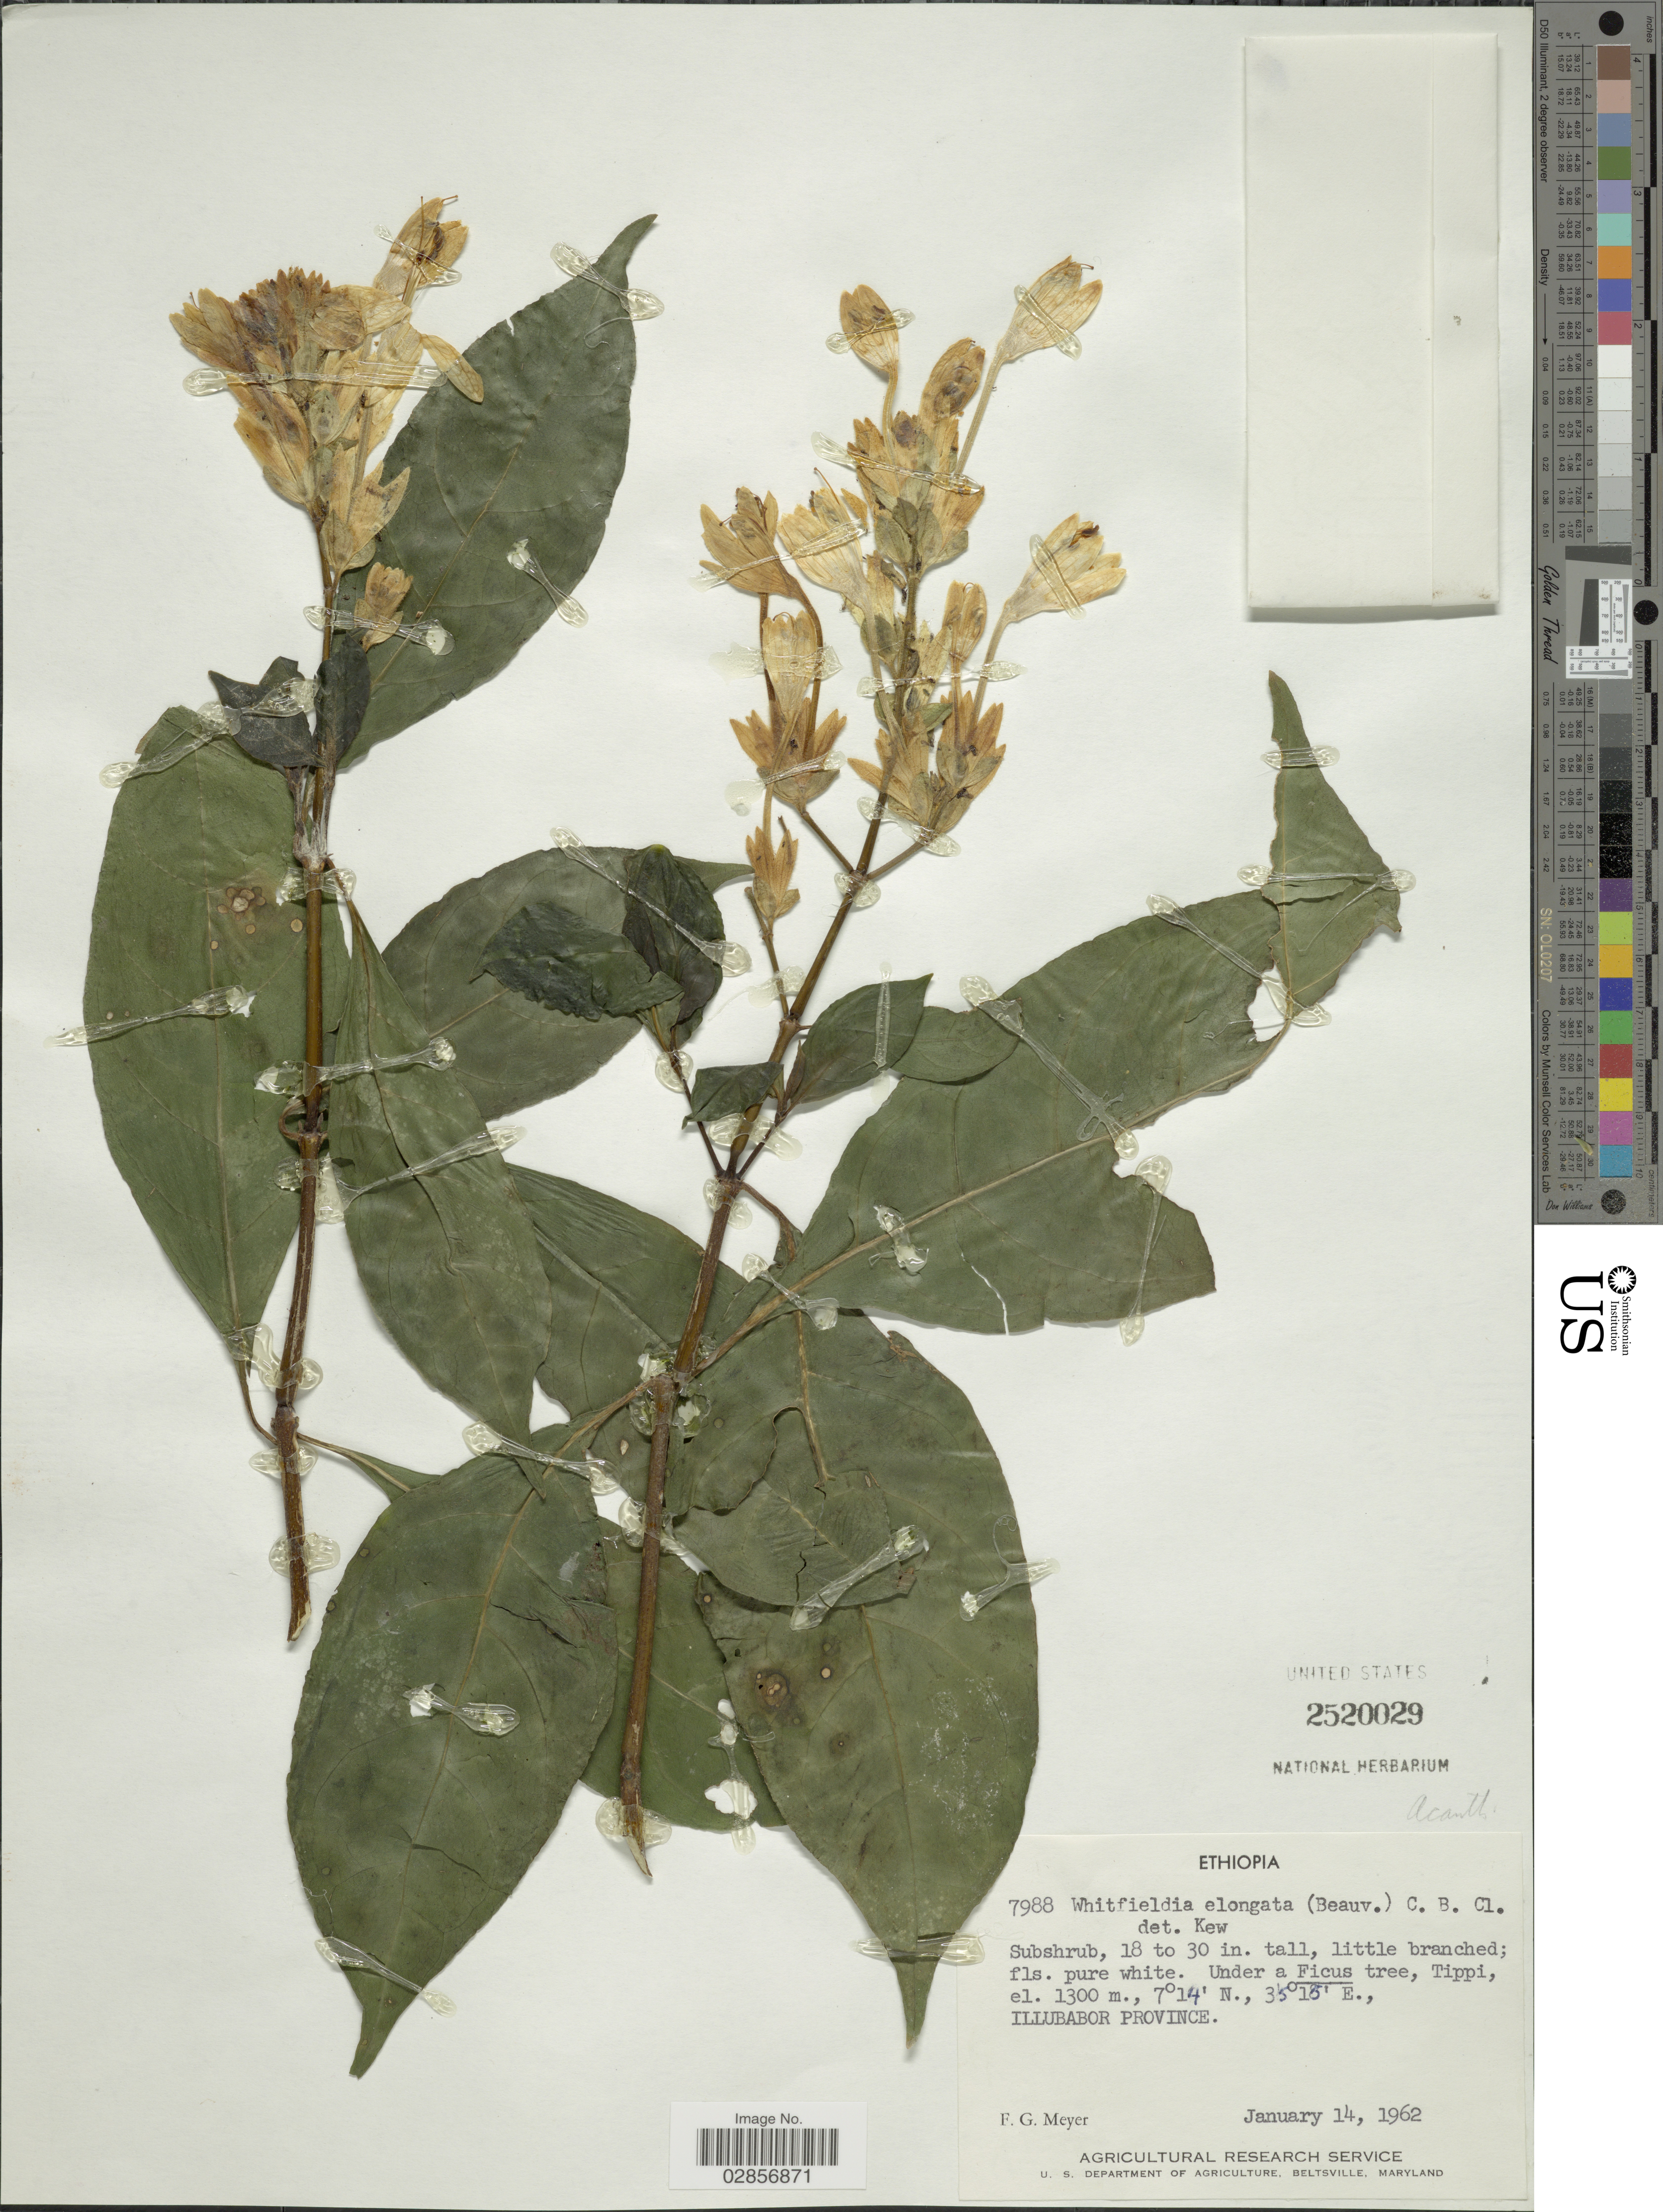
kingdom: Plantae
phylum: Tracheophyta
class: Magnoliopsida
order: Lamiales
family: Acanthaceae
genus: Whitfieldia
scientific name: Whitfieldia elongata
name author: (P. Beauv.) De Wild. & Durand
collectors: F. G. Meyer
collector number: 7988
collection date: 1962-01-14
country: Ethiopia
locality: Tippi. Illubabor Province.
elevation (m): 1300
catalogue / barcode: US 2520029